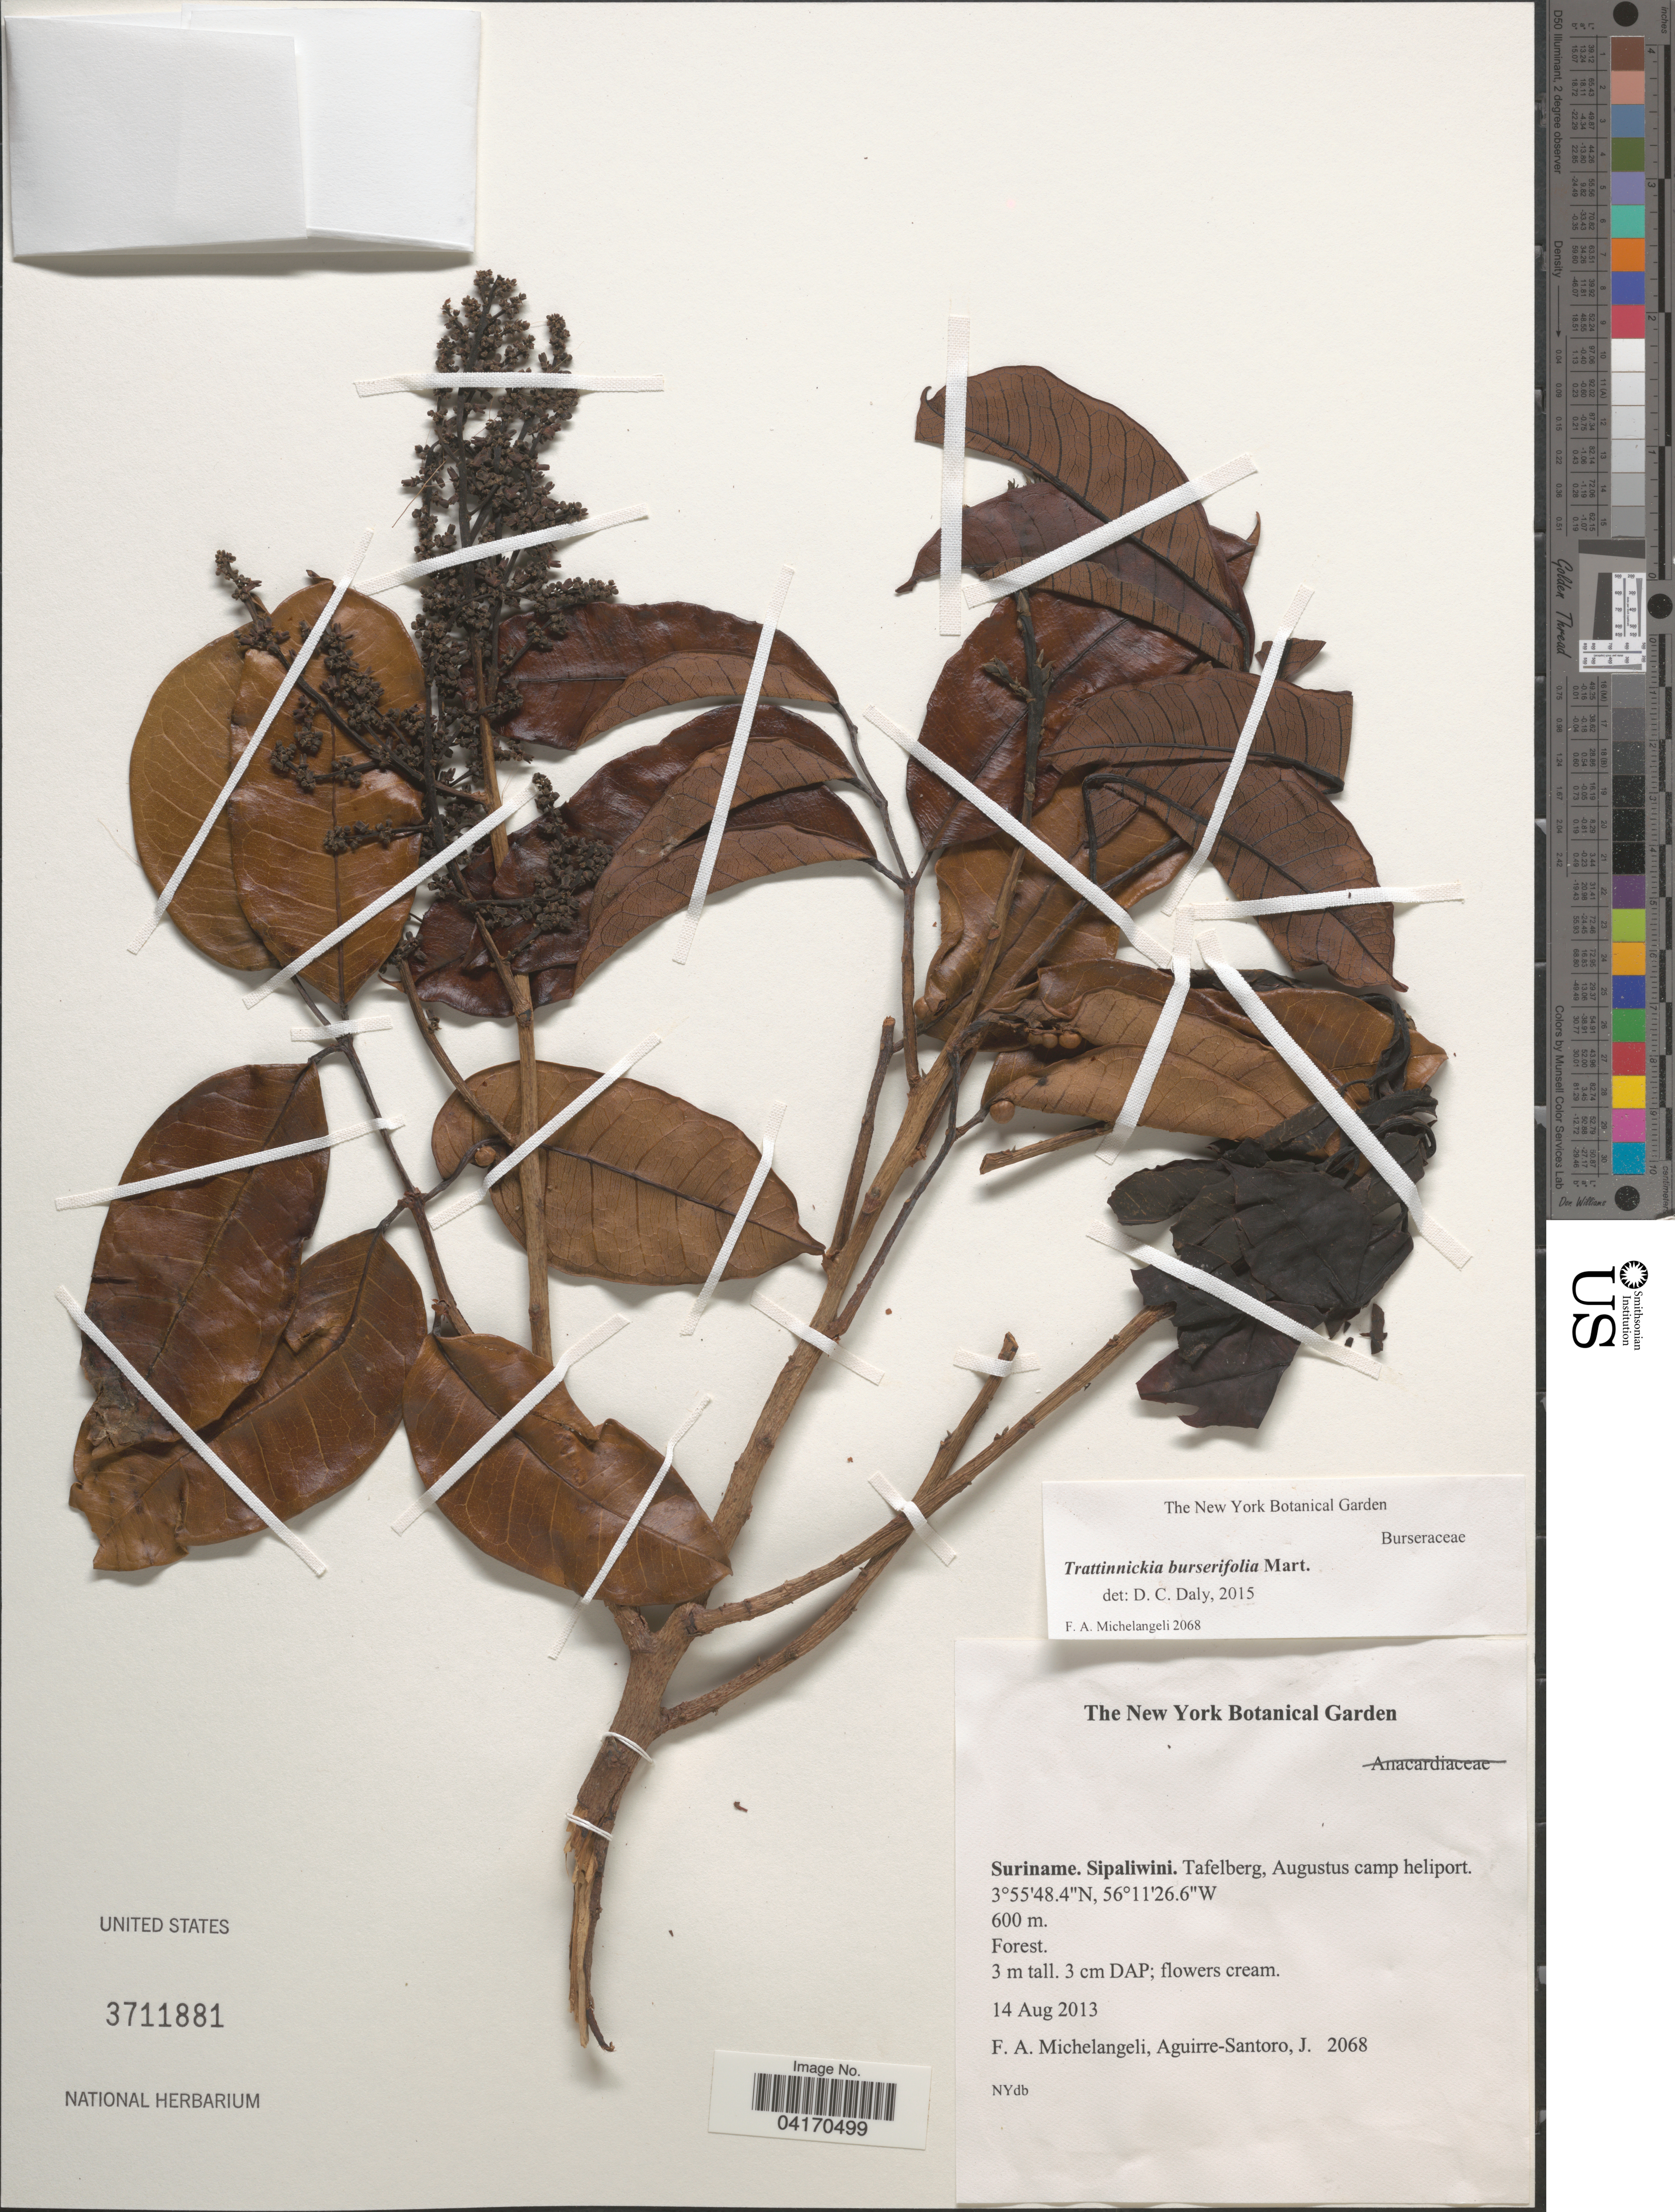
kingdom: Plantae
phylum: Tracheophyta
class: Magnoliopsida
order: Sapindales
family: Burseraceae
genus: Trattinnickia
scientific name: Trattinnickia burserifolia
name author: Mart.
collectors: F. A. Michelangeli & J. Aguirre-Santoro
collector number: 2068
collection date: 2013-08-14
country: Suriname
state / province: Sipaliwini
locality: Tafelberg, Augustus camp heliport.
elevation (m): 600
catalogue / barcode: US 3711881